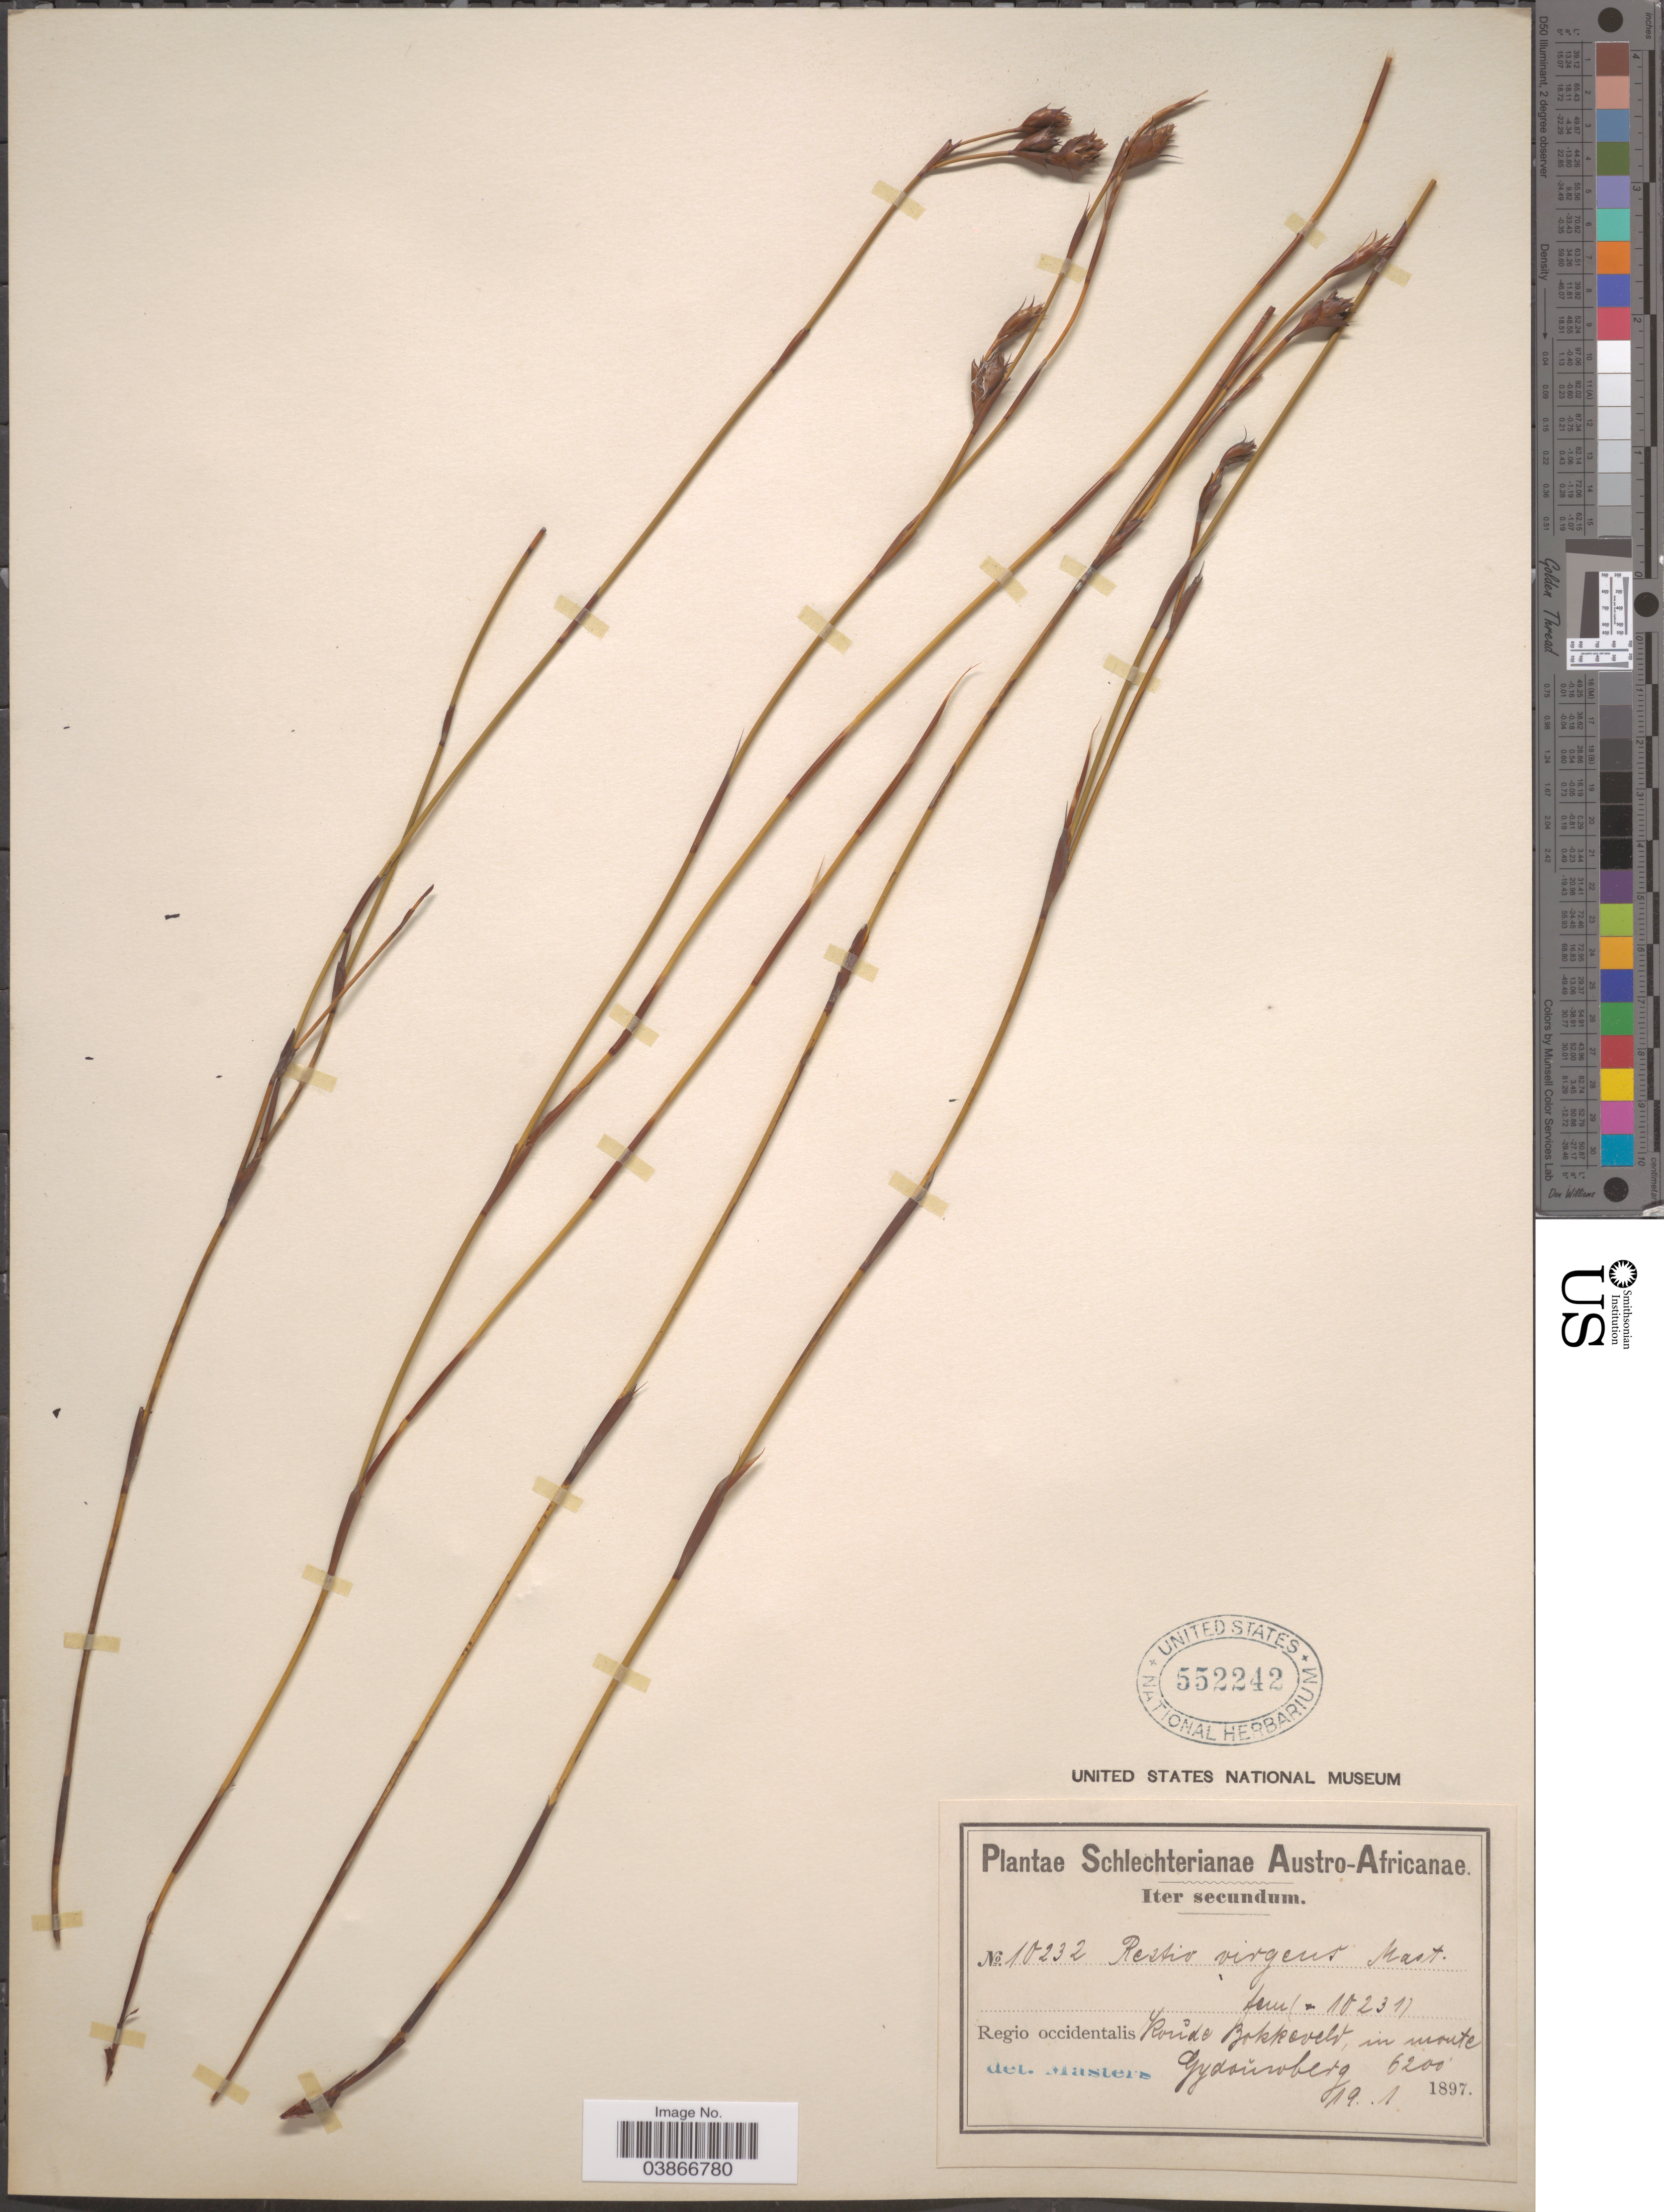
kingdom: Plantae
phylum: Tracheophyta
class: Liliopsida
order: Poales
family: Restionaceae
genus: Restio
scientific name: Restio virgeus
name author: Mast.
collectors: Schlechter, --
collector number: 10232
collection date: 1897-01-19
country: South Africa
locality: Austro-Africanæ. Regio occidentalis Koude Bokkeveld, in monte Gydomoberg.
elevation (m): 1890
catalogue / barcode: US 552242